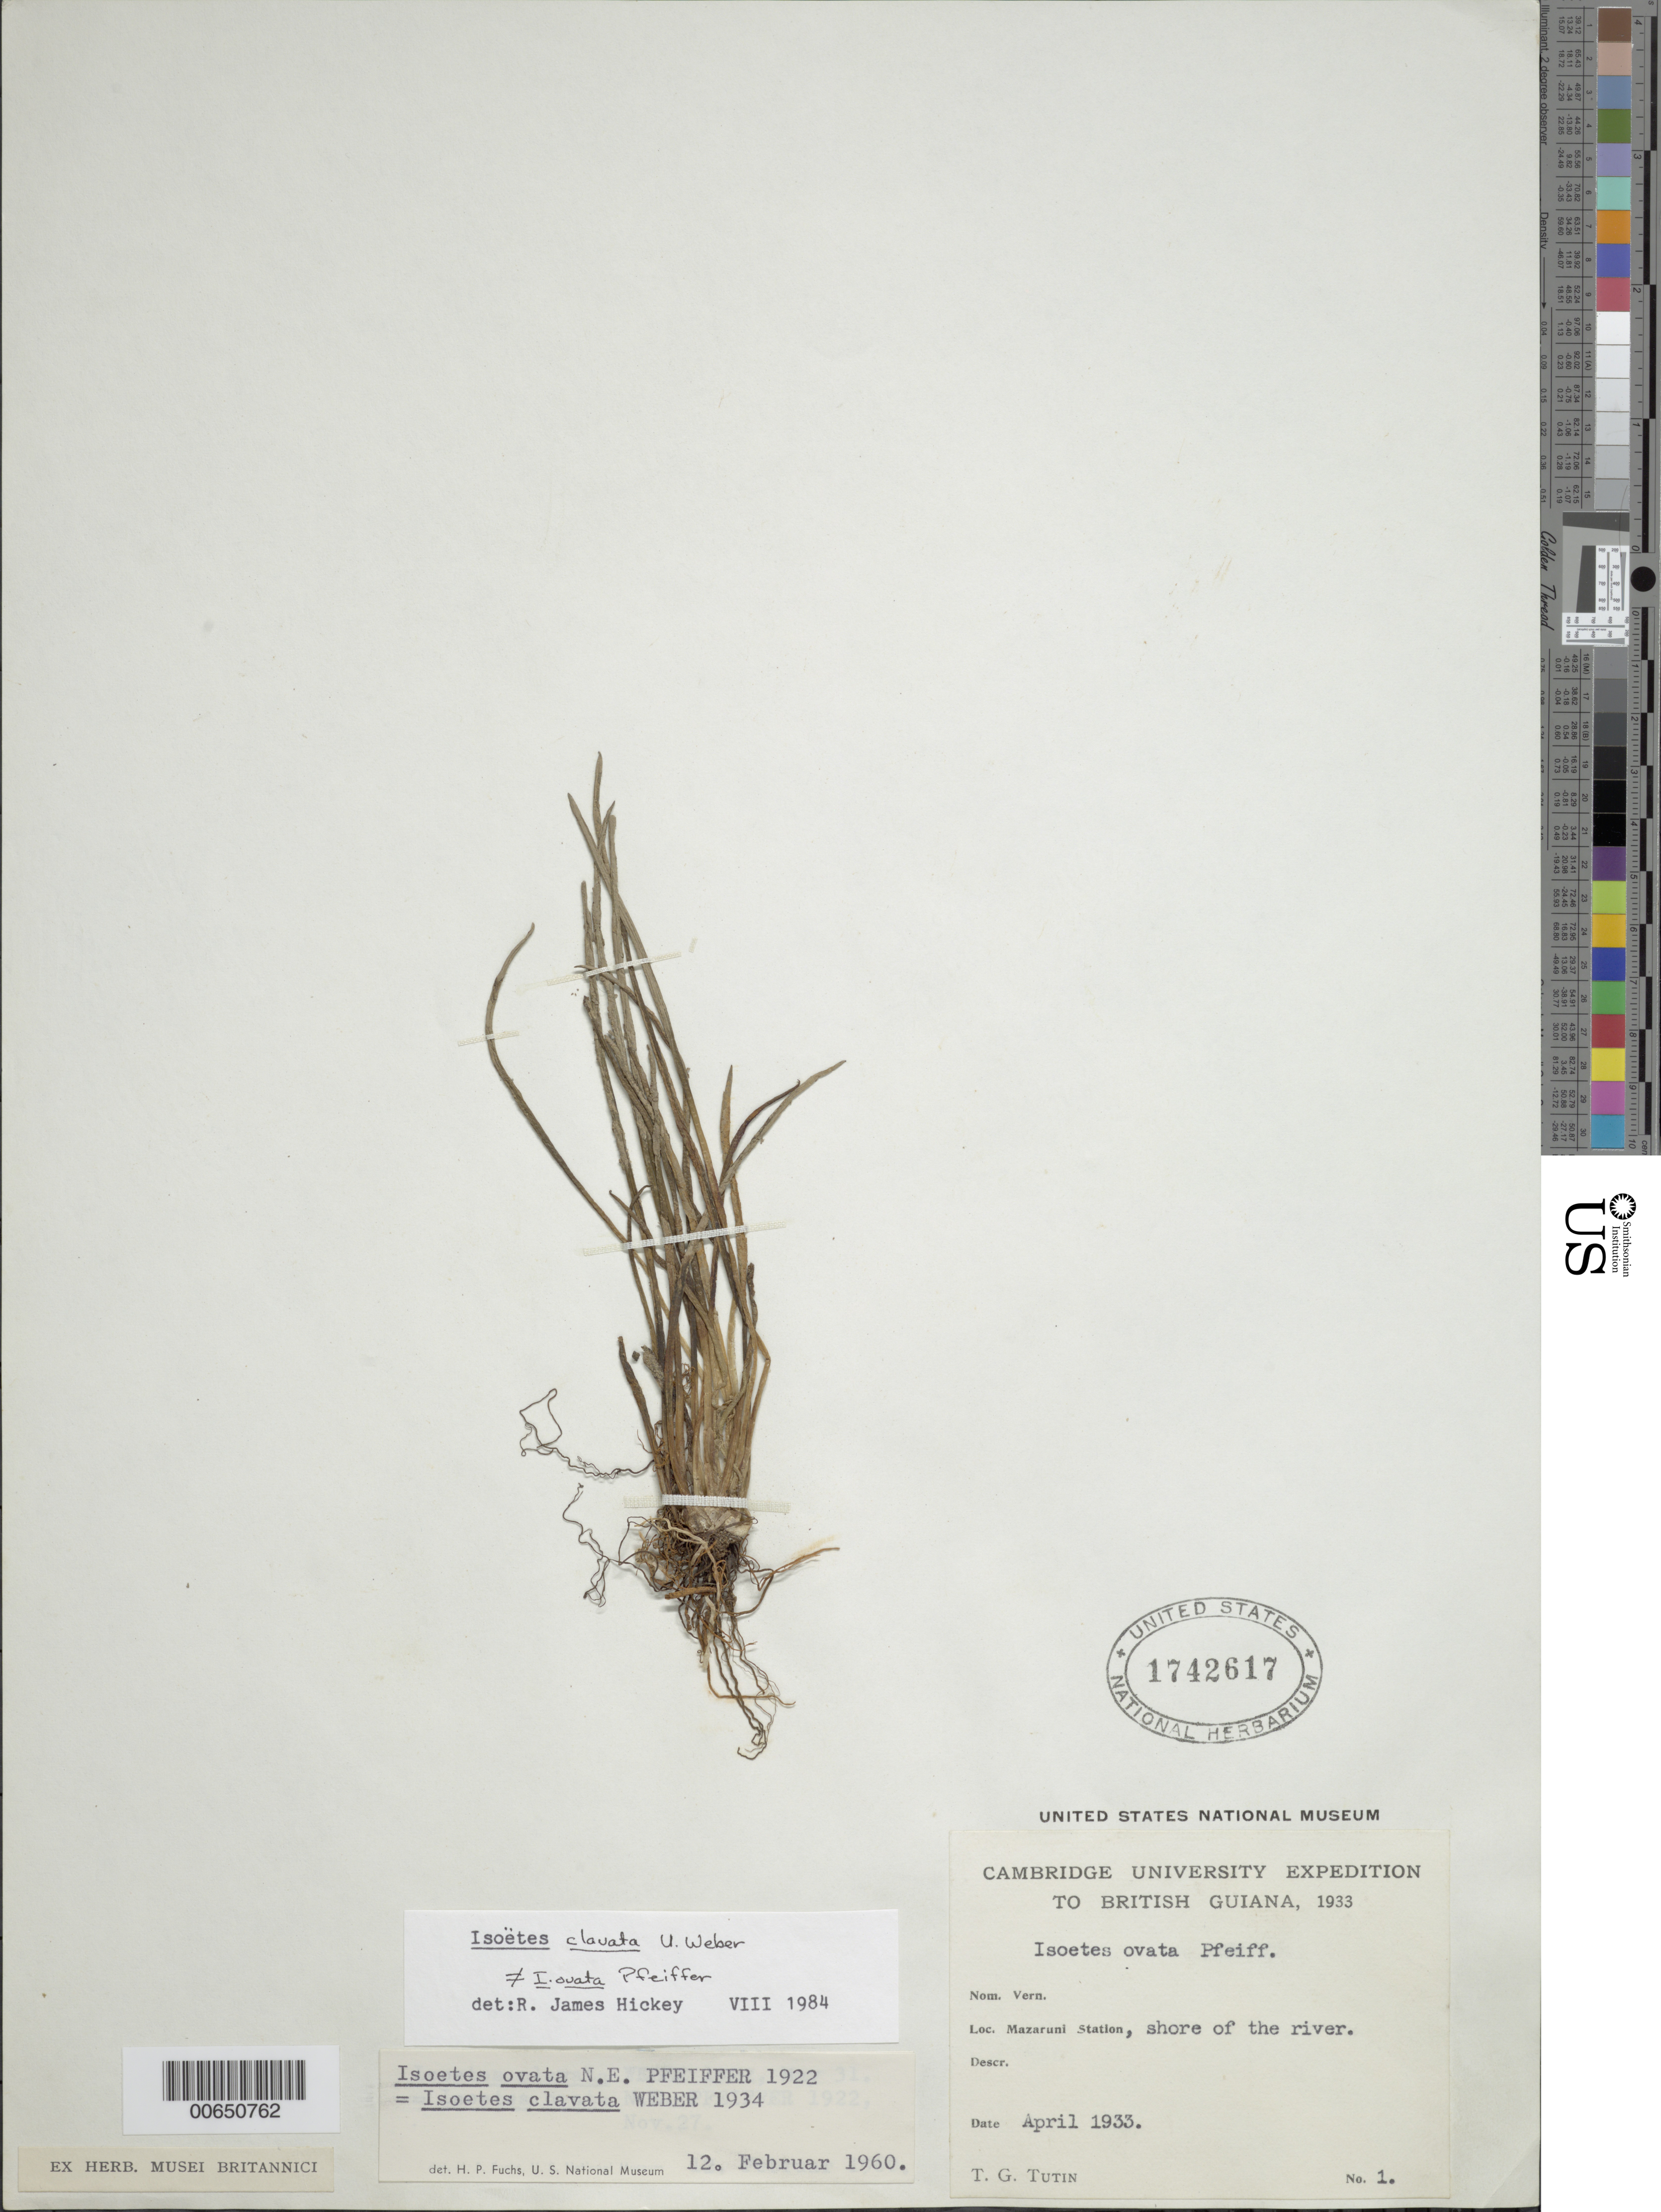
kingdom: Plantae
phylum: Tracheophyta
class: Lycopodiopsida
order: Isoetales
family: Isoetaceae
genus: Isoetes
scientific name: Isoetes clavata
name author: U. Weber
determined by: Hickey, R. J.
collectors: T. G. Tutin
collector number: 1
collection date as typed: Apr-33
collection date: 1933-04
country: Guyana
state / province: Cuyuni-Mazaruni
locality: Mazaruni Station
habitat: Shore of river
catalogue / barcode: US 1742617